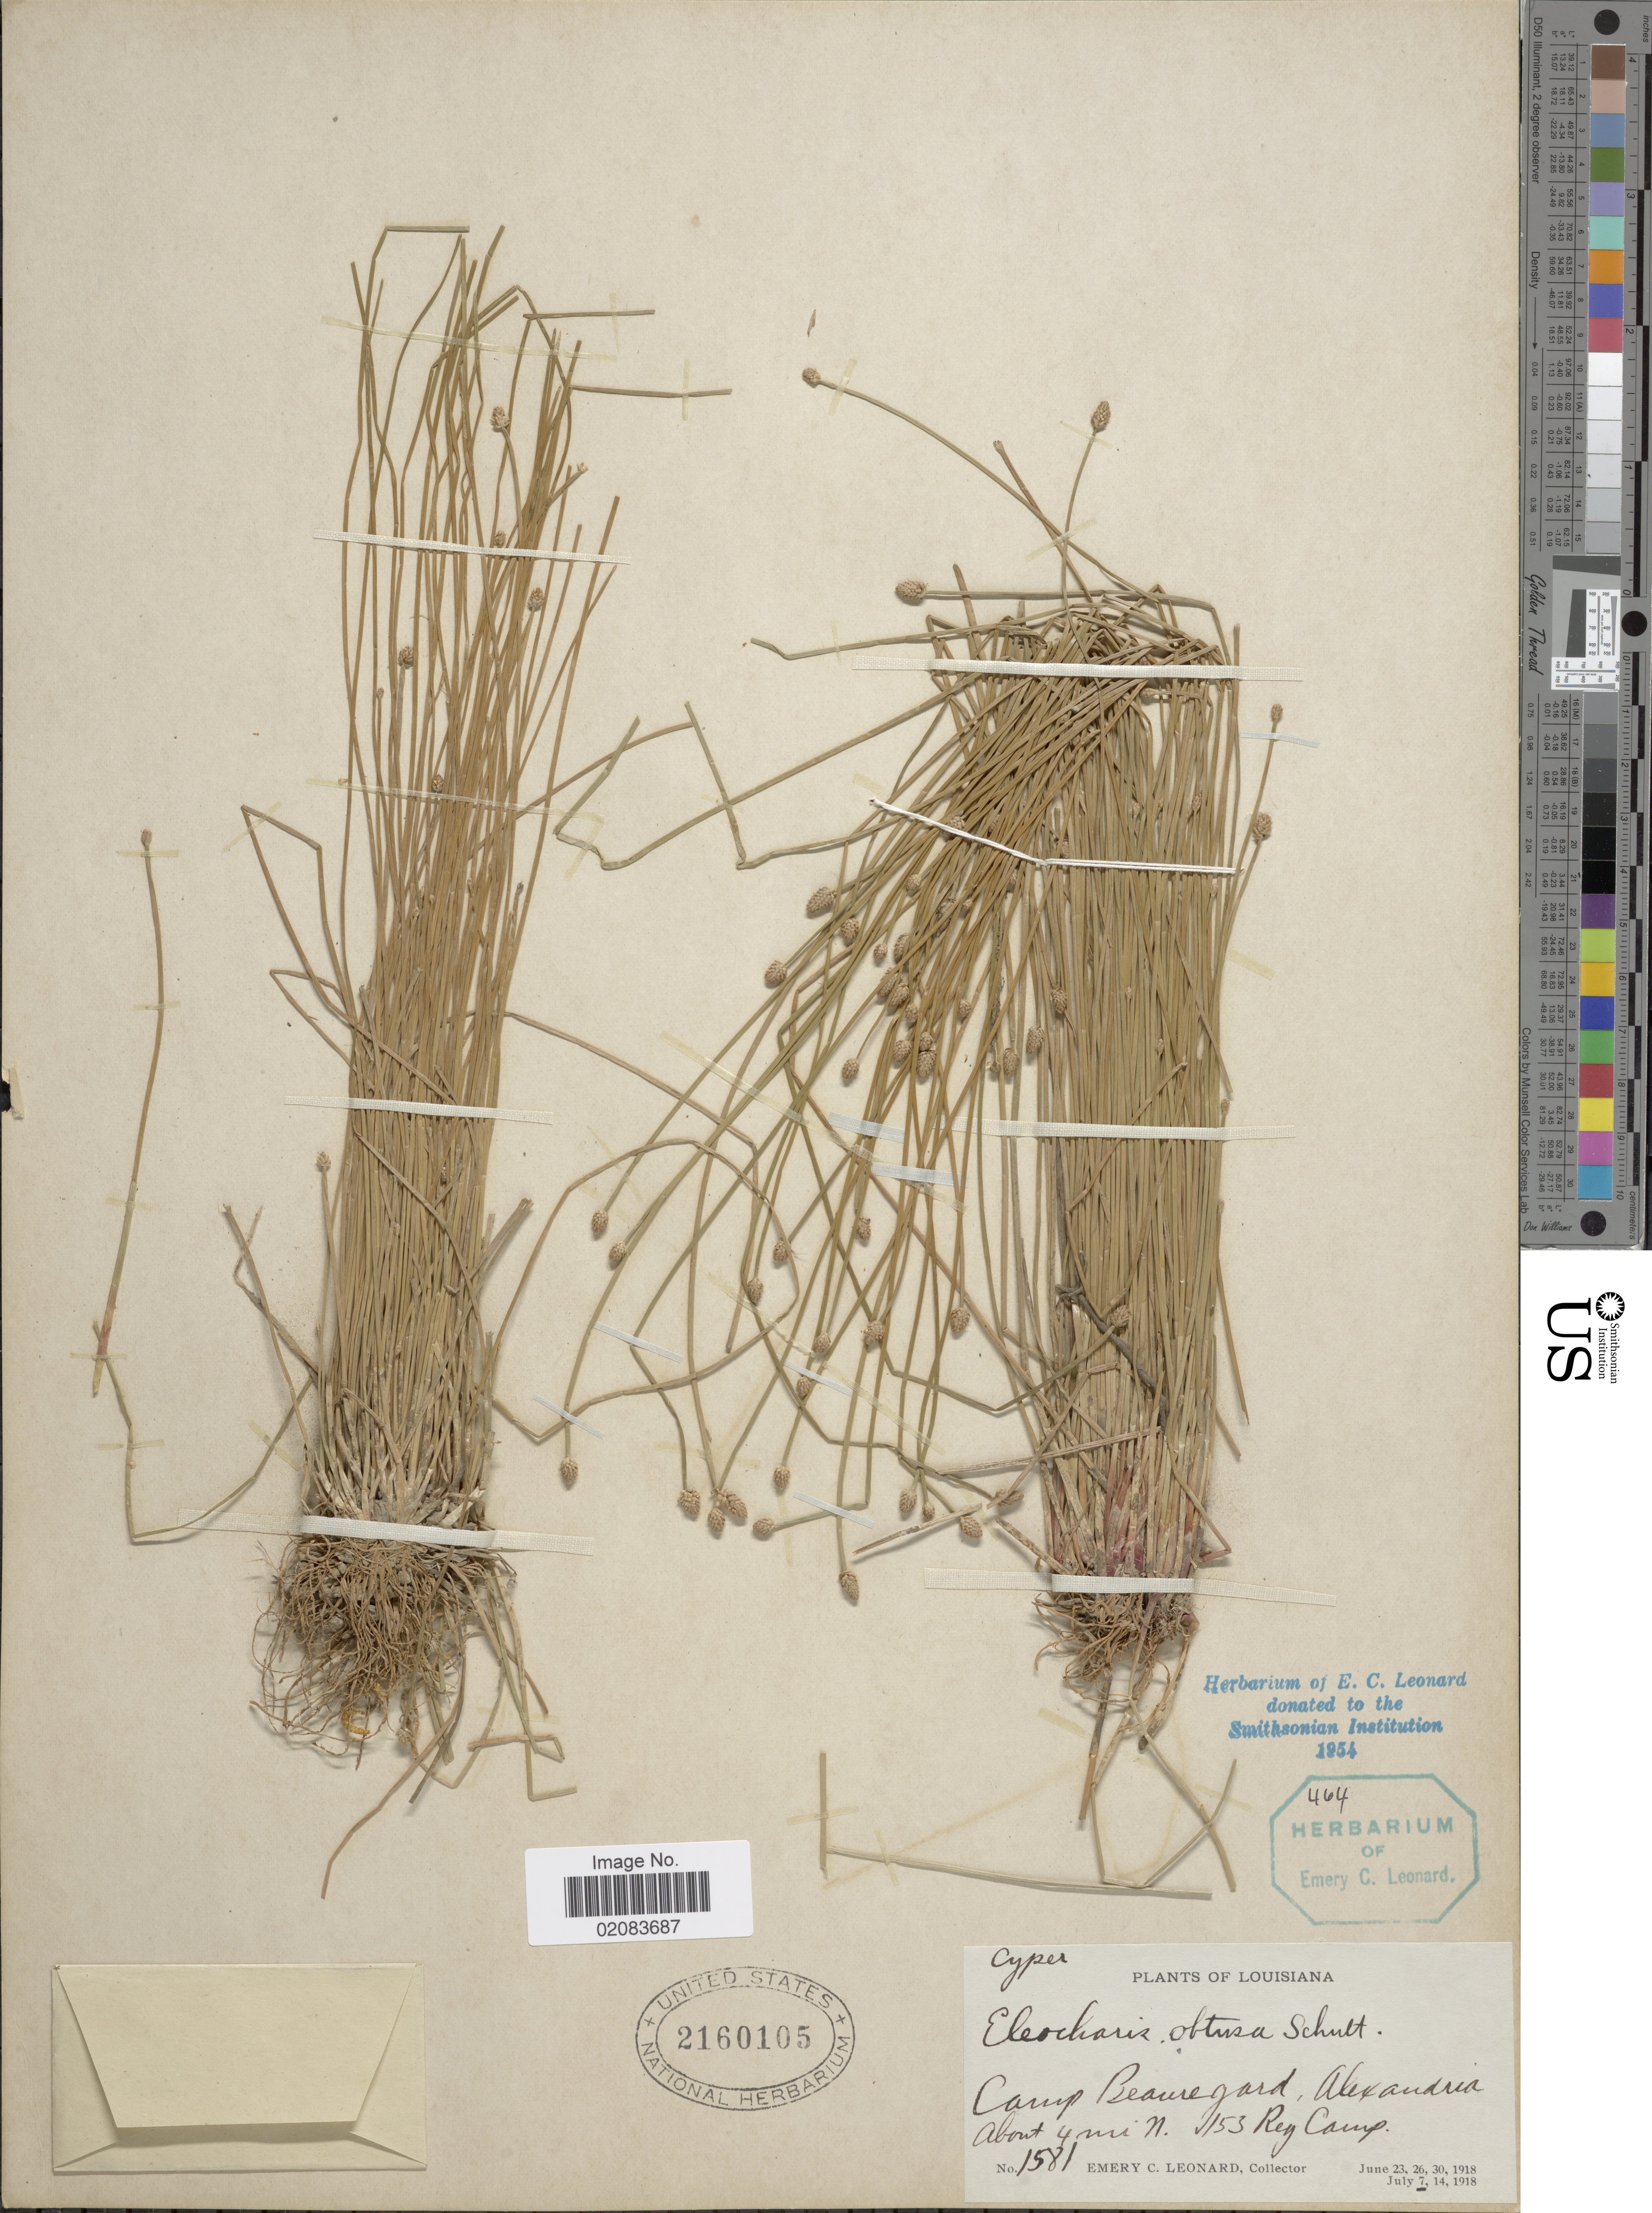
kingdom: Plantae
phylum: Tracheophyta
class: Liliopsida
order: Poales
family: Cyperaceae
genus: Eleocharis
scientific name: Eleocharis obtusa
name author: (Willd.) Schult.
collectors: E. C. Leonard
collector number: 1581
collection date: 1918-06-23/1918-07-14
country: United States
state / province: Louisiana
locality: Camp Beauregard, Alexandria, about 4 mi. N. 153 Reg Camp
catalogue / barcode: US 2160105